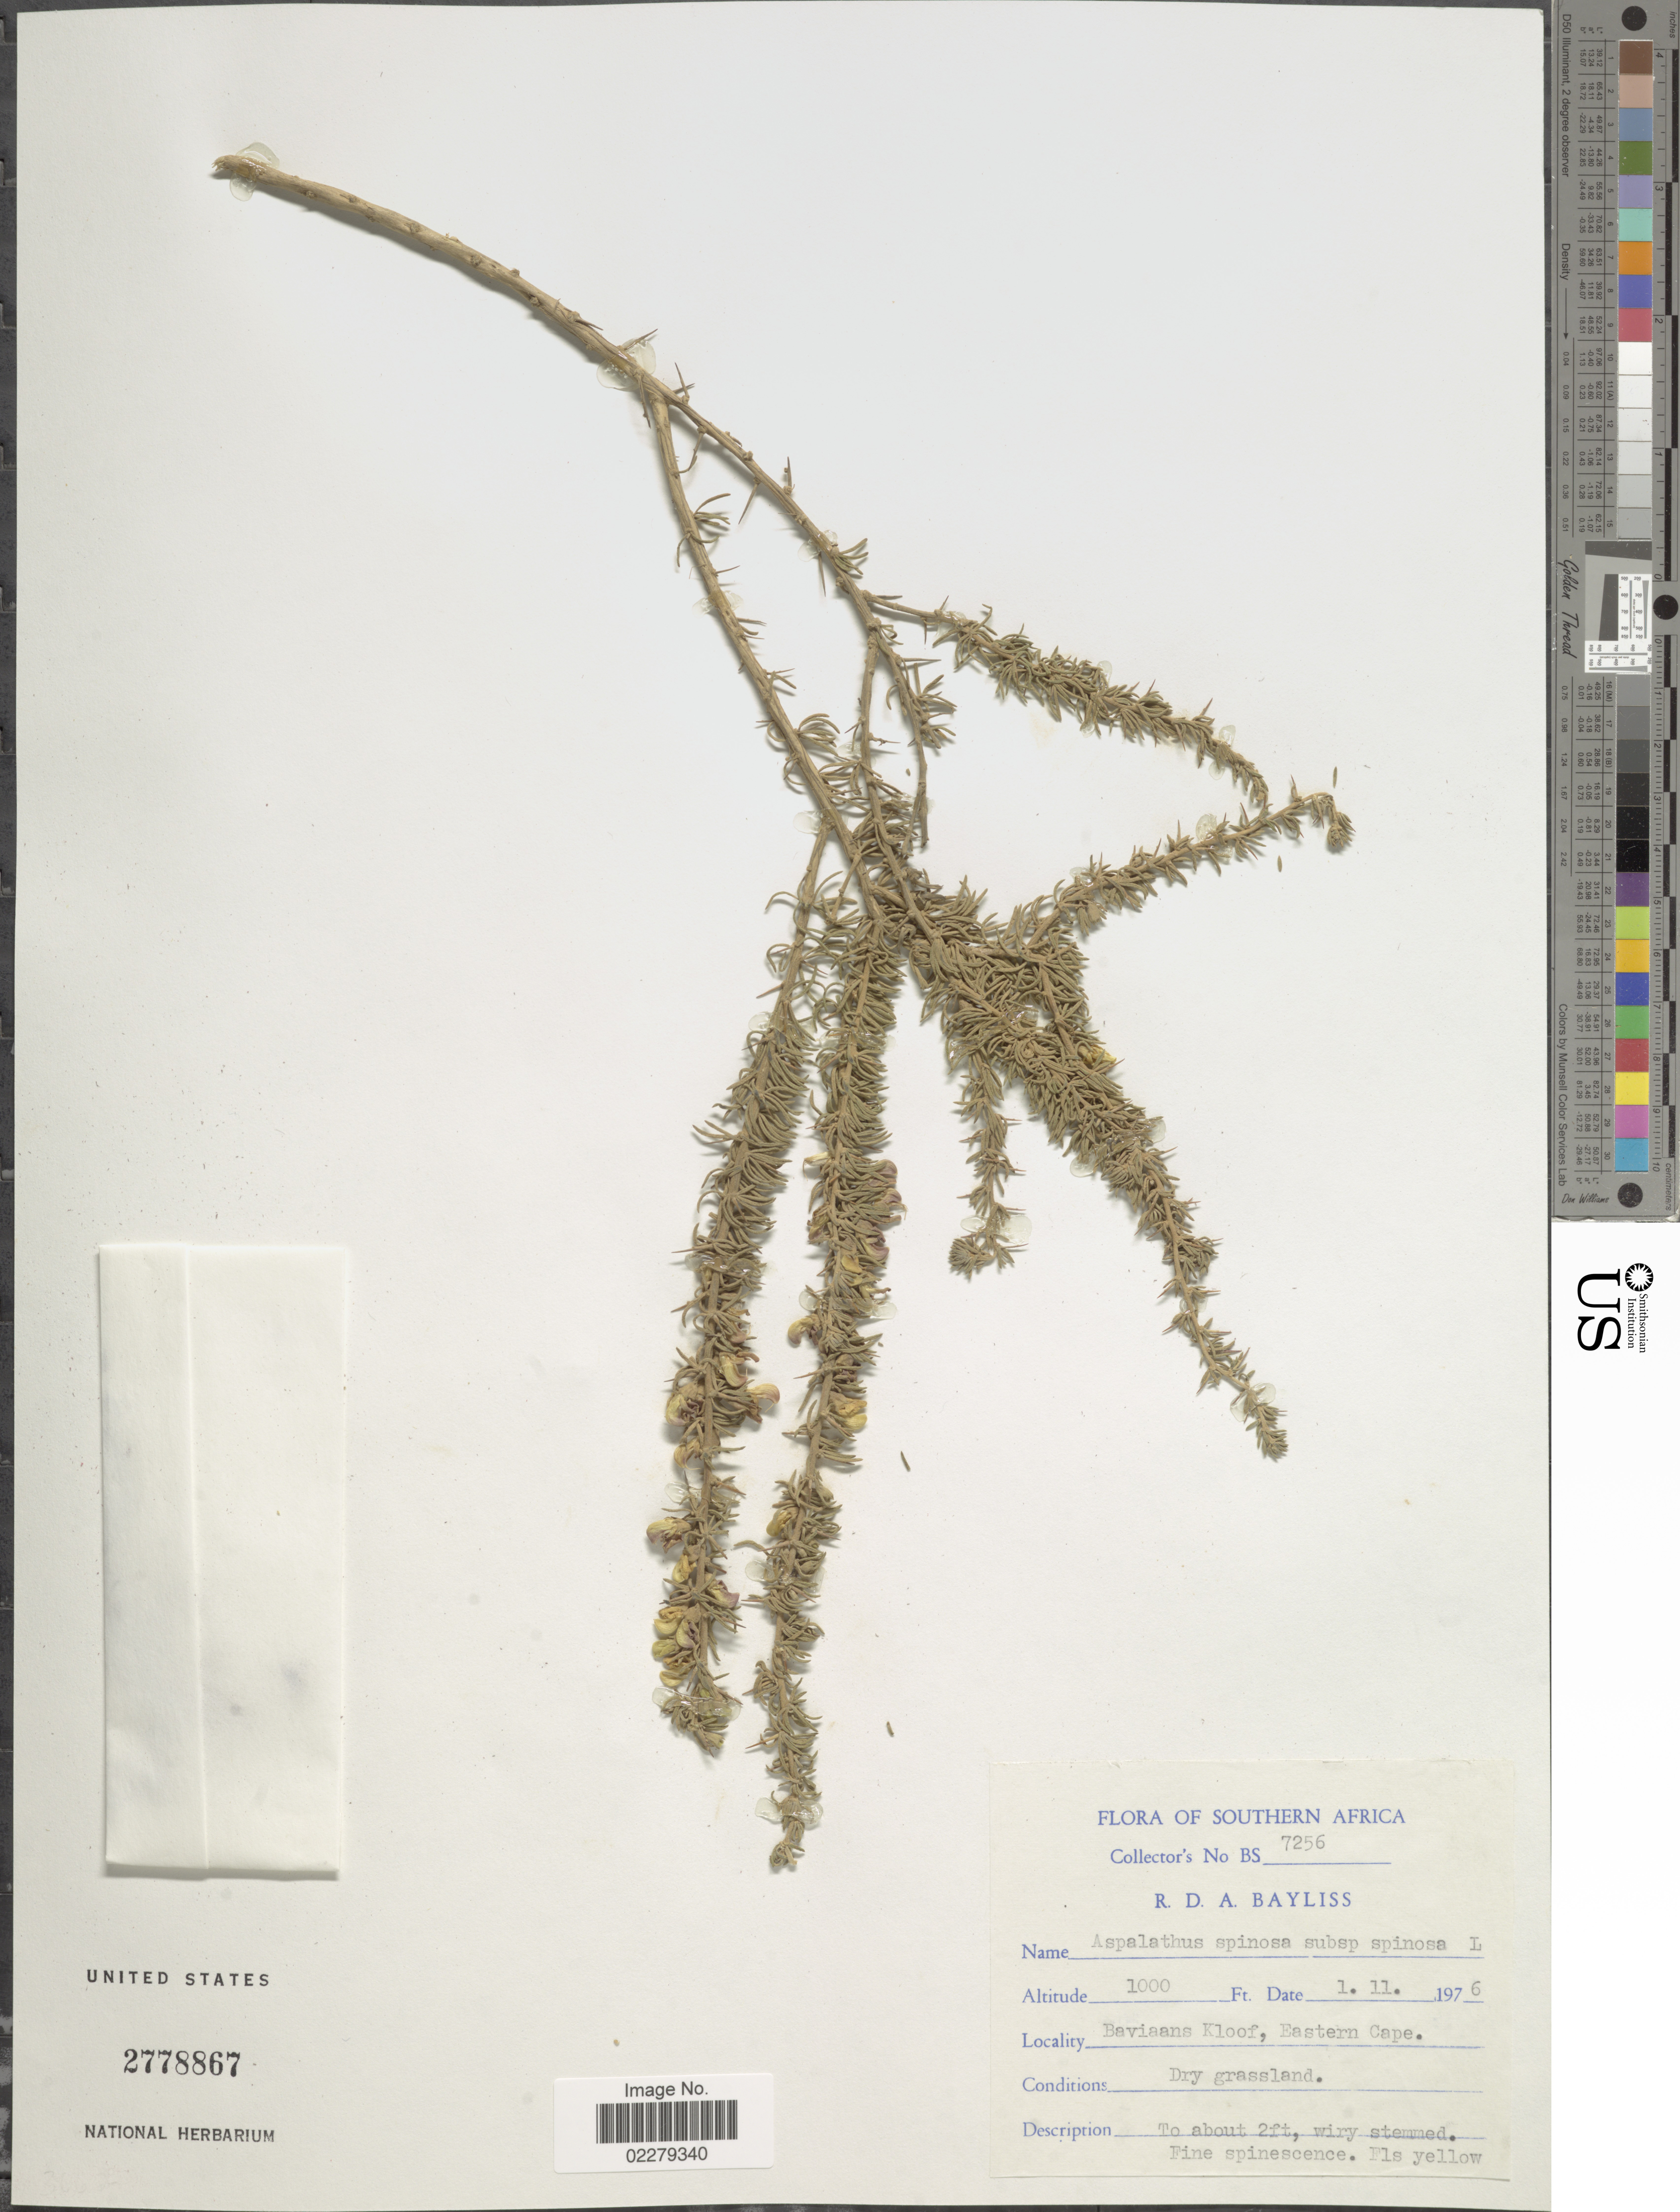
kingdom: Plantae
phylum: Tracheophyta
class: Magnoliopsida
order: Fabales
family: Fabaceae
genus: Aspalathus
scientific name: Aspalathus spinosa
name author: L.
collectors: R. Bayliss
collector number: BS7256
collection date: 1976-11-01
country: South Africa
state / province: Eastern Cape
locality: Southern Africa, Baviaans Kloof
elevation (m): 305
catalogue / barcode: US 2778867